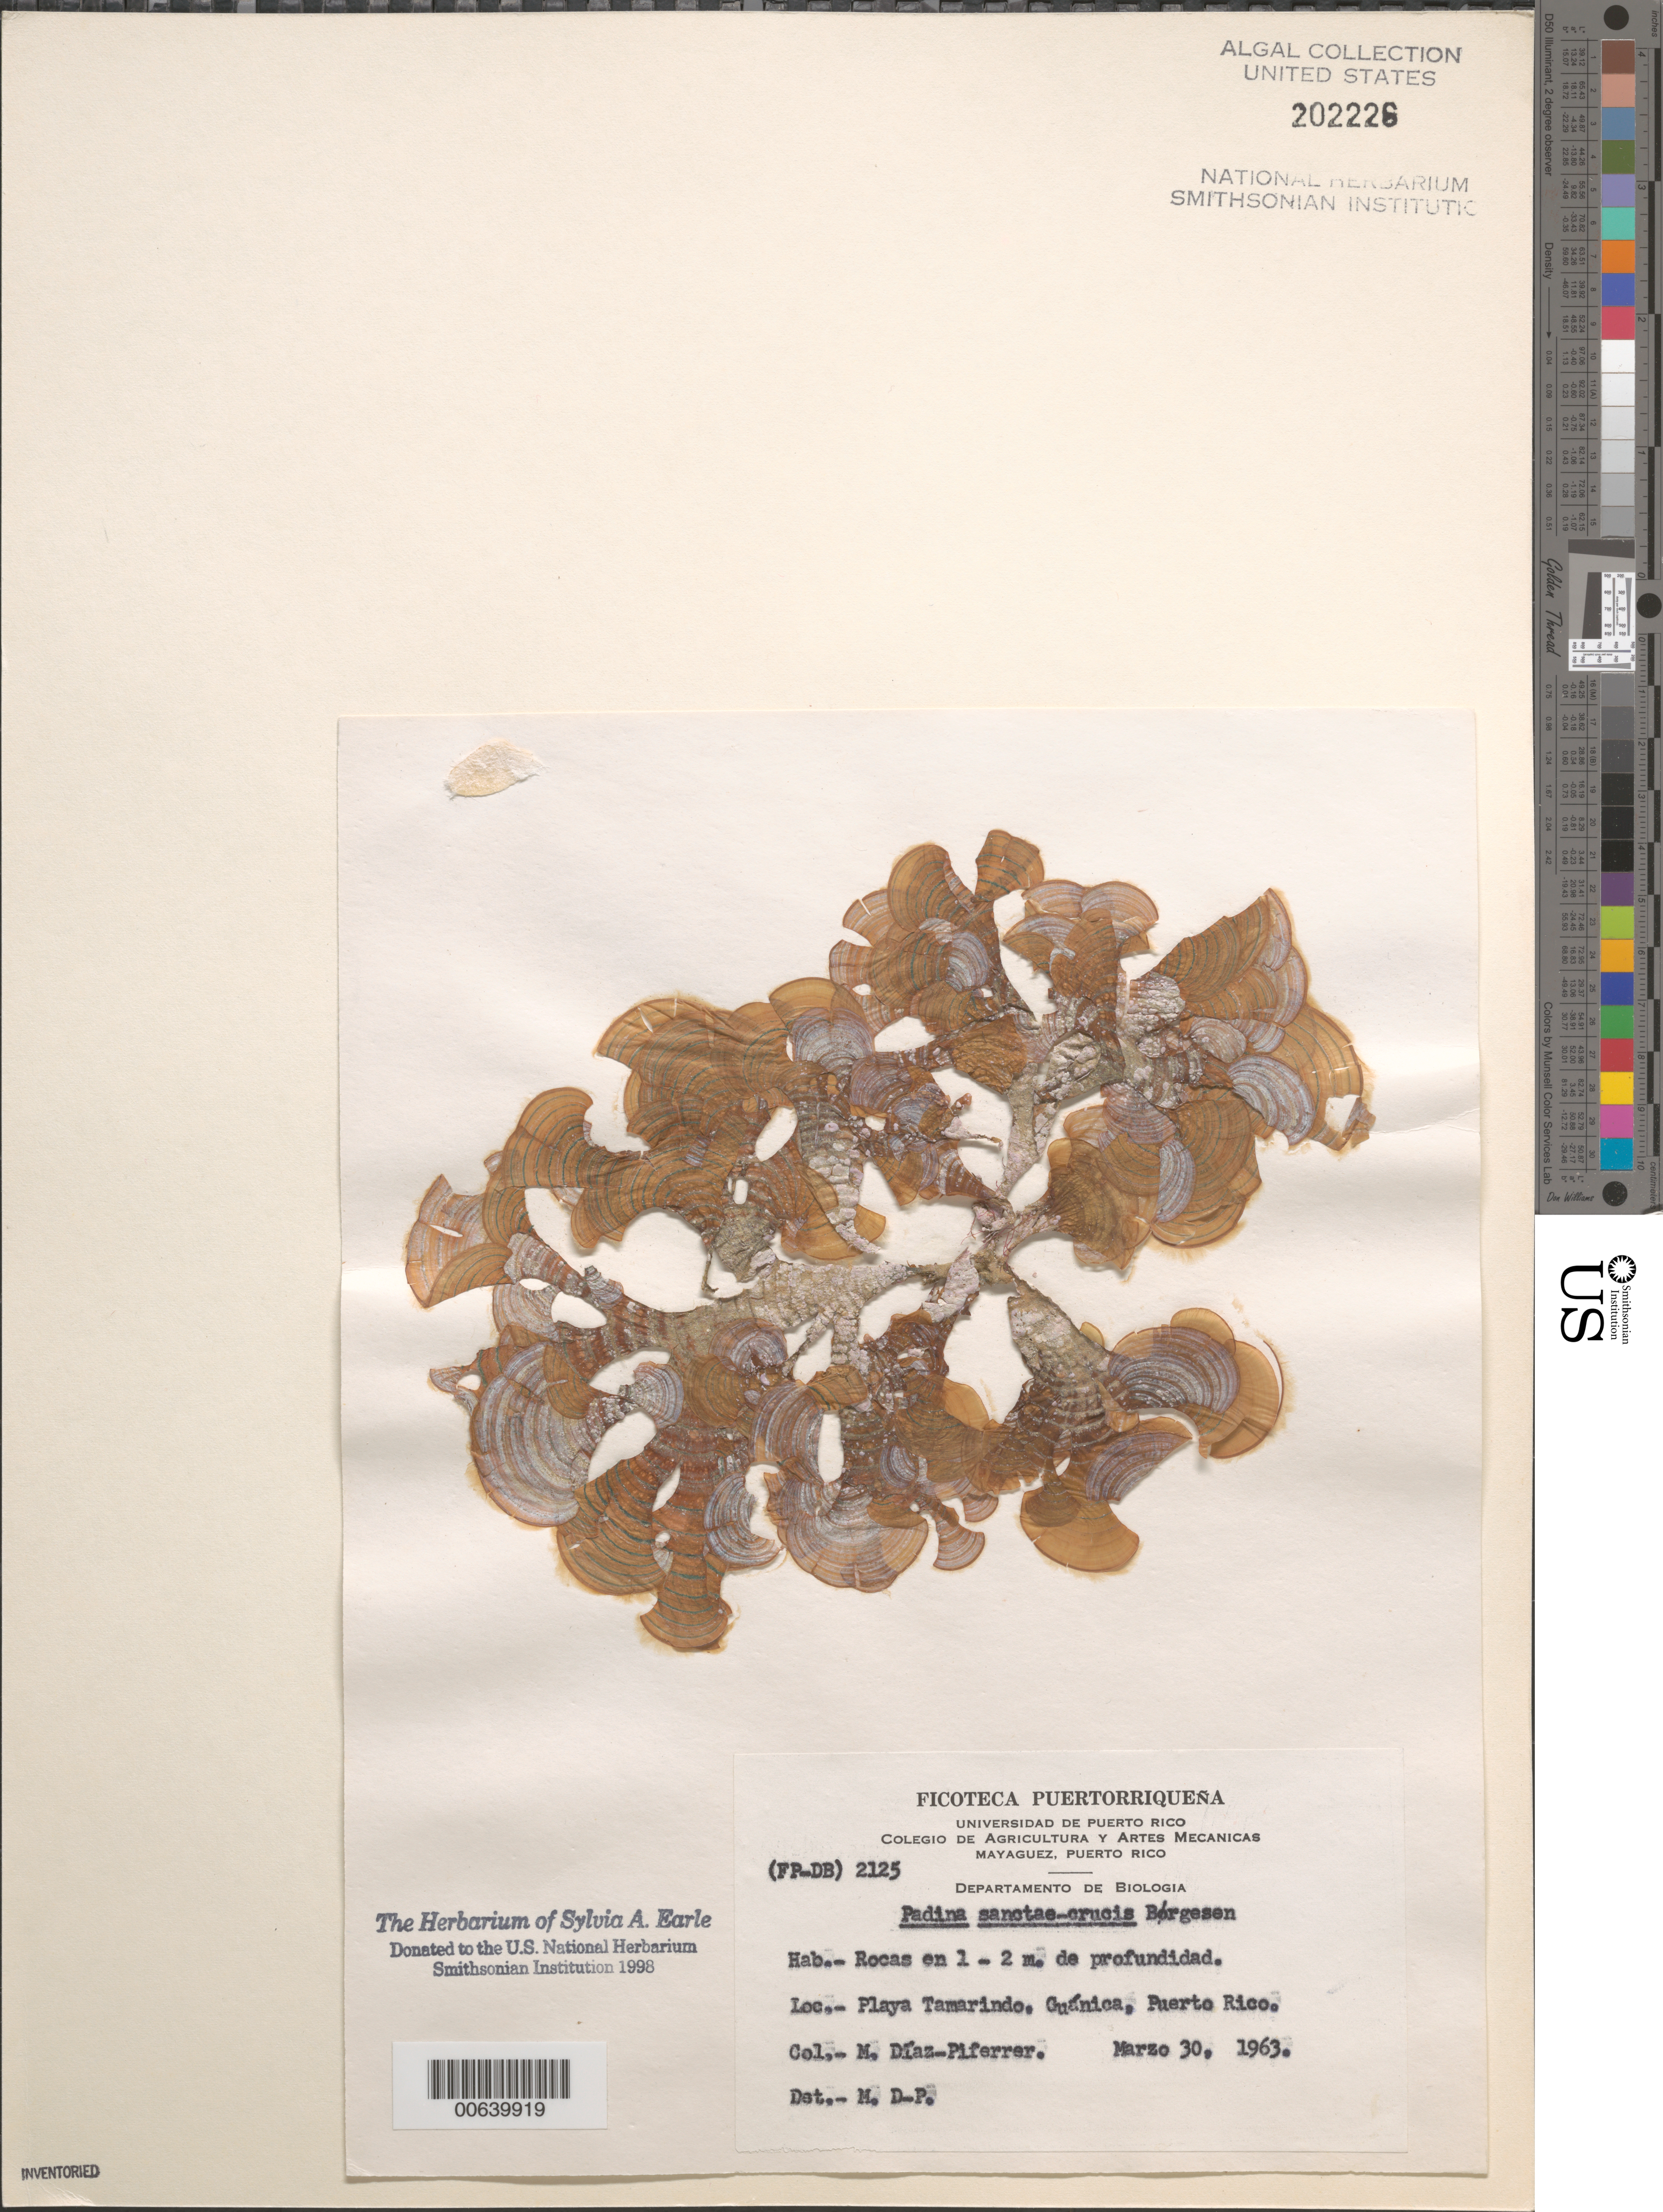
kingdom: Chromista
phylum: Ochrophyta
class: Phaeophyceae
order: Dictyotales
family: Dictyotaceae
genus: Padina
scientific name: Padina sanctae-crucis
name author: Børgesen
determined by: Diaz-Piferrer, M.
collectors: M. Diaz-Piferrer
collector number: (FP-DB) 2125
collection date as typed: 30 Mar 1963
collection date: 1963-03-30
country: Puerto Rico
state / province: Guanica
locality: Playa Tamarindo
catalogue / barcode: US 202226